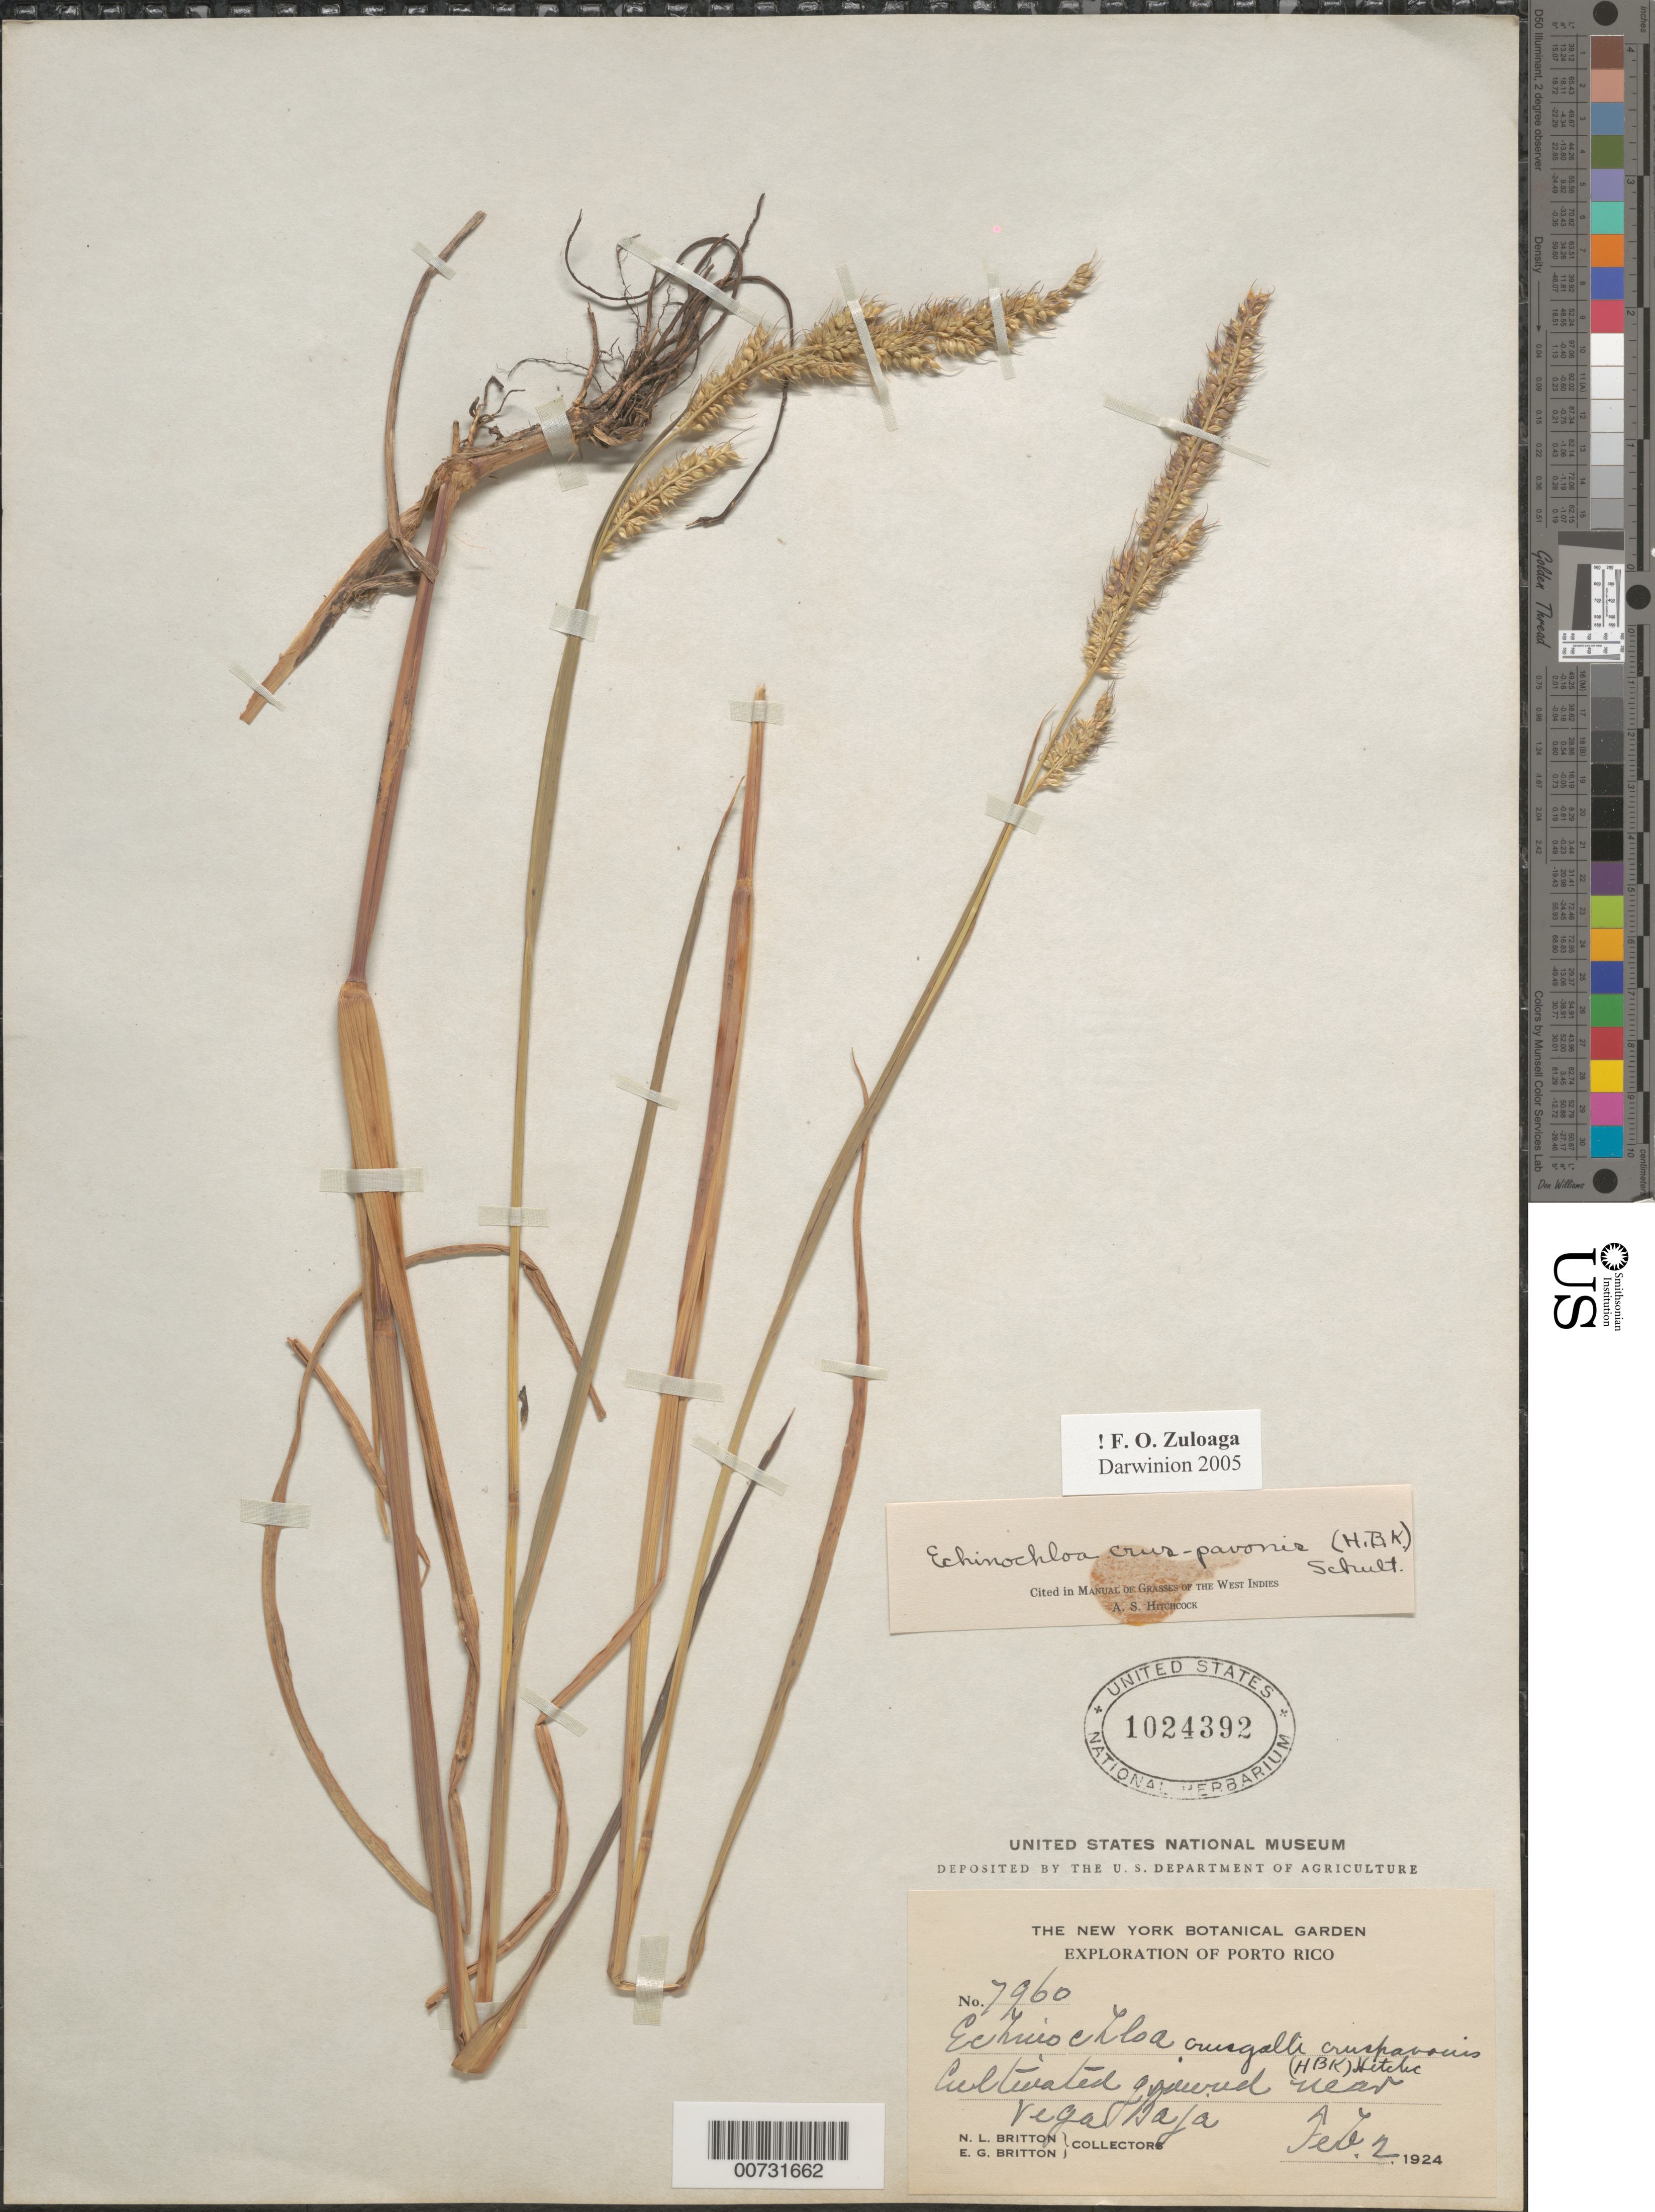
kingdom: Plantae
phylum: Tracheophyta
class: Liliopsida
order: Poales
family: Poaceae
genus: Echinochloa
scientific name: Echinochloa crus-pavonis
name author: (Kunth) Schult.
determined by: Hitchcock, Albert S.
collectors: N. Britton & E. G. Britton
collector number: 7960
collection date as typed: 02 Feb 1924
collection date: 1924-02-02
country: Puerto Rico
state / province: Vega Baja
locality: Vega Baja, cultivated area near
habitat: Cultivated land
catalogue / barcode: US 1024392